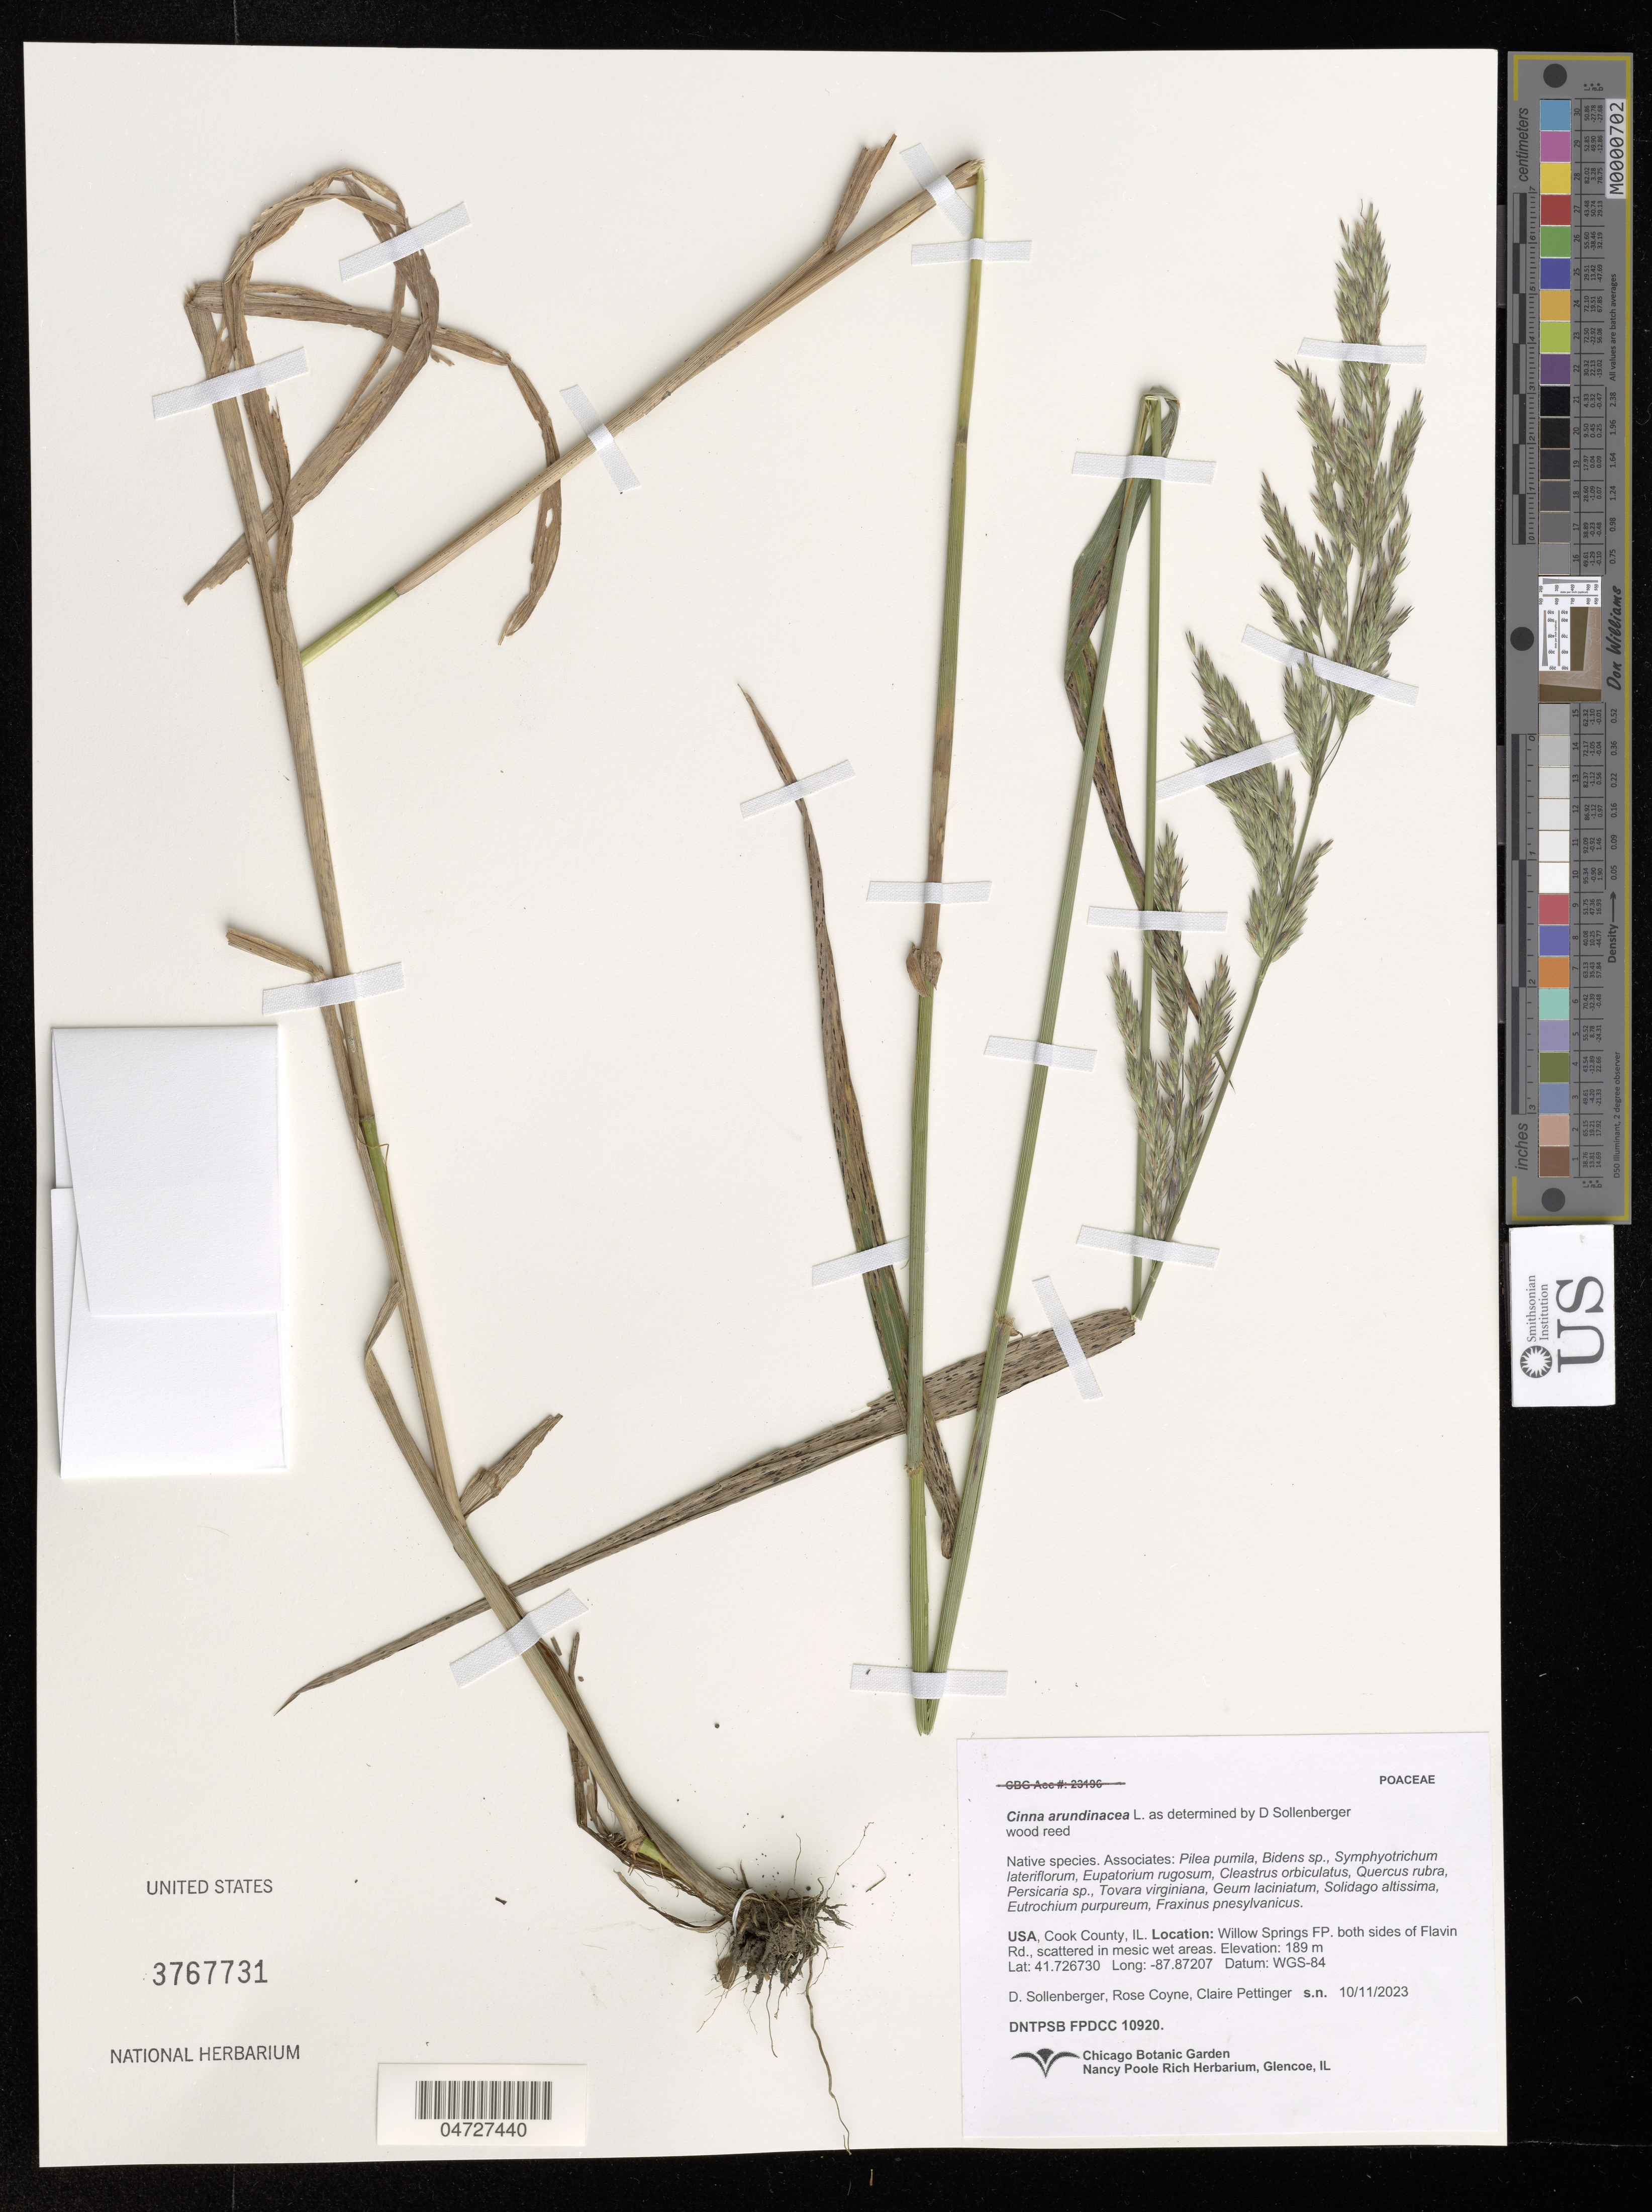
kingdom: Plantae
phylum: Tracheophyta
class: Liliopsida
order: Poales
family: Poaceae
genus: Cinna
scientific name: Cinna arundinacea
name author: L.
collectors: D. Sollenberger, R. Coyne & C. Pettinger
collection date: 2023-11-10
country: United States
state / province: Illinois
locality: Cook county, IL. Willow Springs FP, both sides of Flavin Rd., scattered in mesic wet areas.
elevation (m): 189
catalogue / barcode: US 3767731